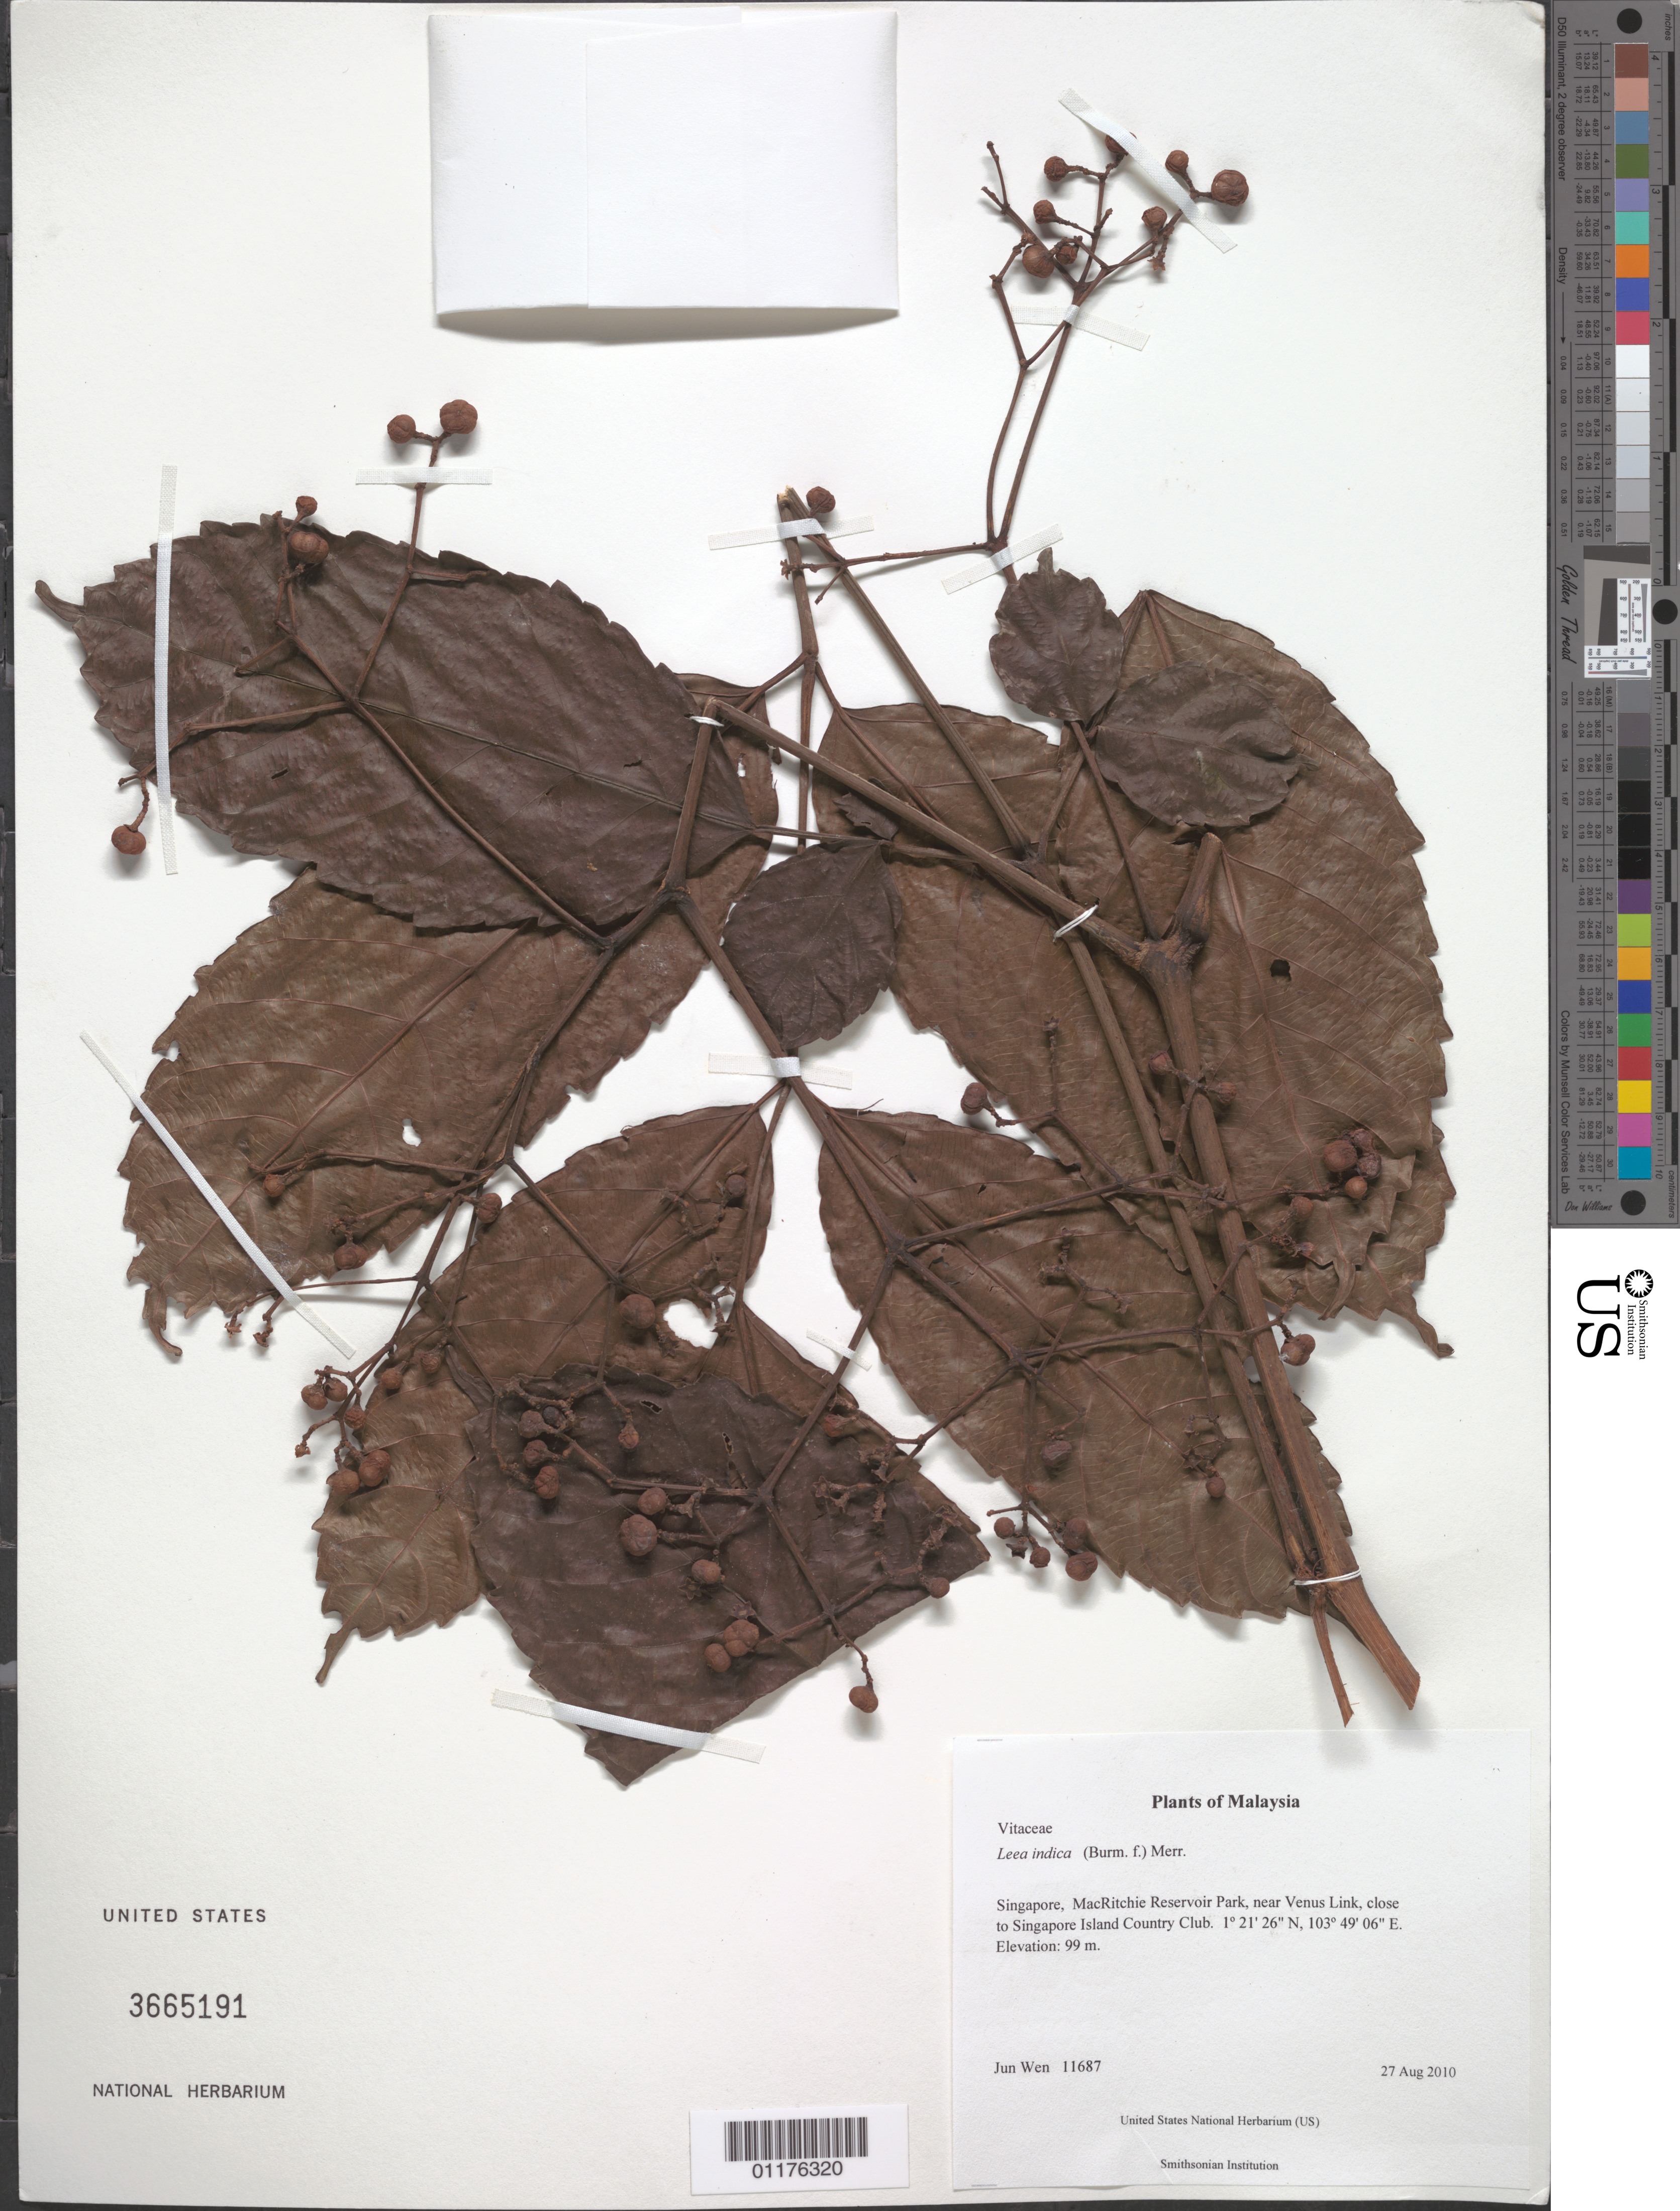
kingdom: Plantae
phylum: Tracheophyta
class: Magnoliopsida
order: Vitales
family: Vitaceae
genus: Leea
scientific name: Leea indica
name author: (Burm. f.) Merr.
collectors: J. Wen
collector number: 11687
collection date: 2010-08-27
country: Singapore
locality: MacRitchie Reservoir Park, near Venus Link, close to Singapore Island Country Club.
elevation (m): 99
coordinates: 01 21.441 N, 103 49.099 E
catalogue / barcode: US 3665191